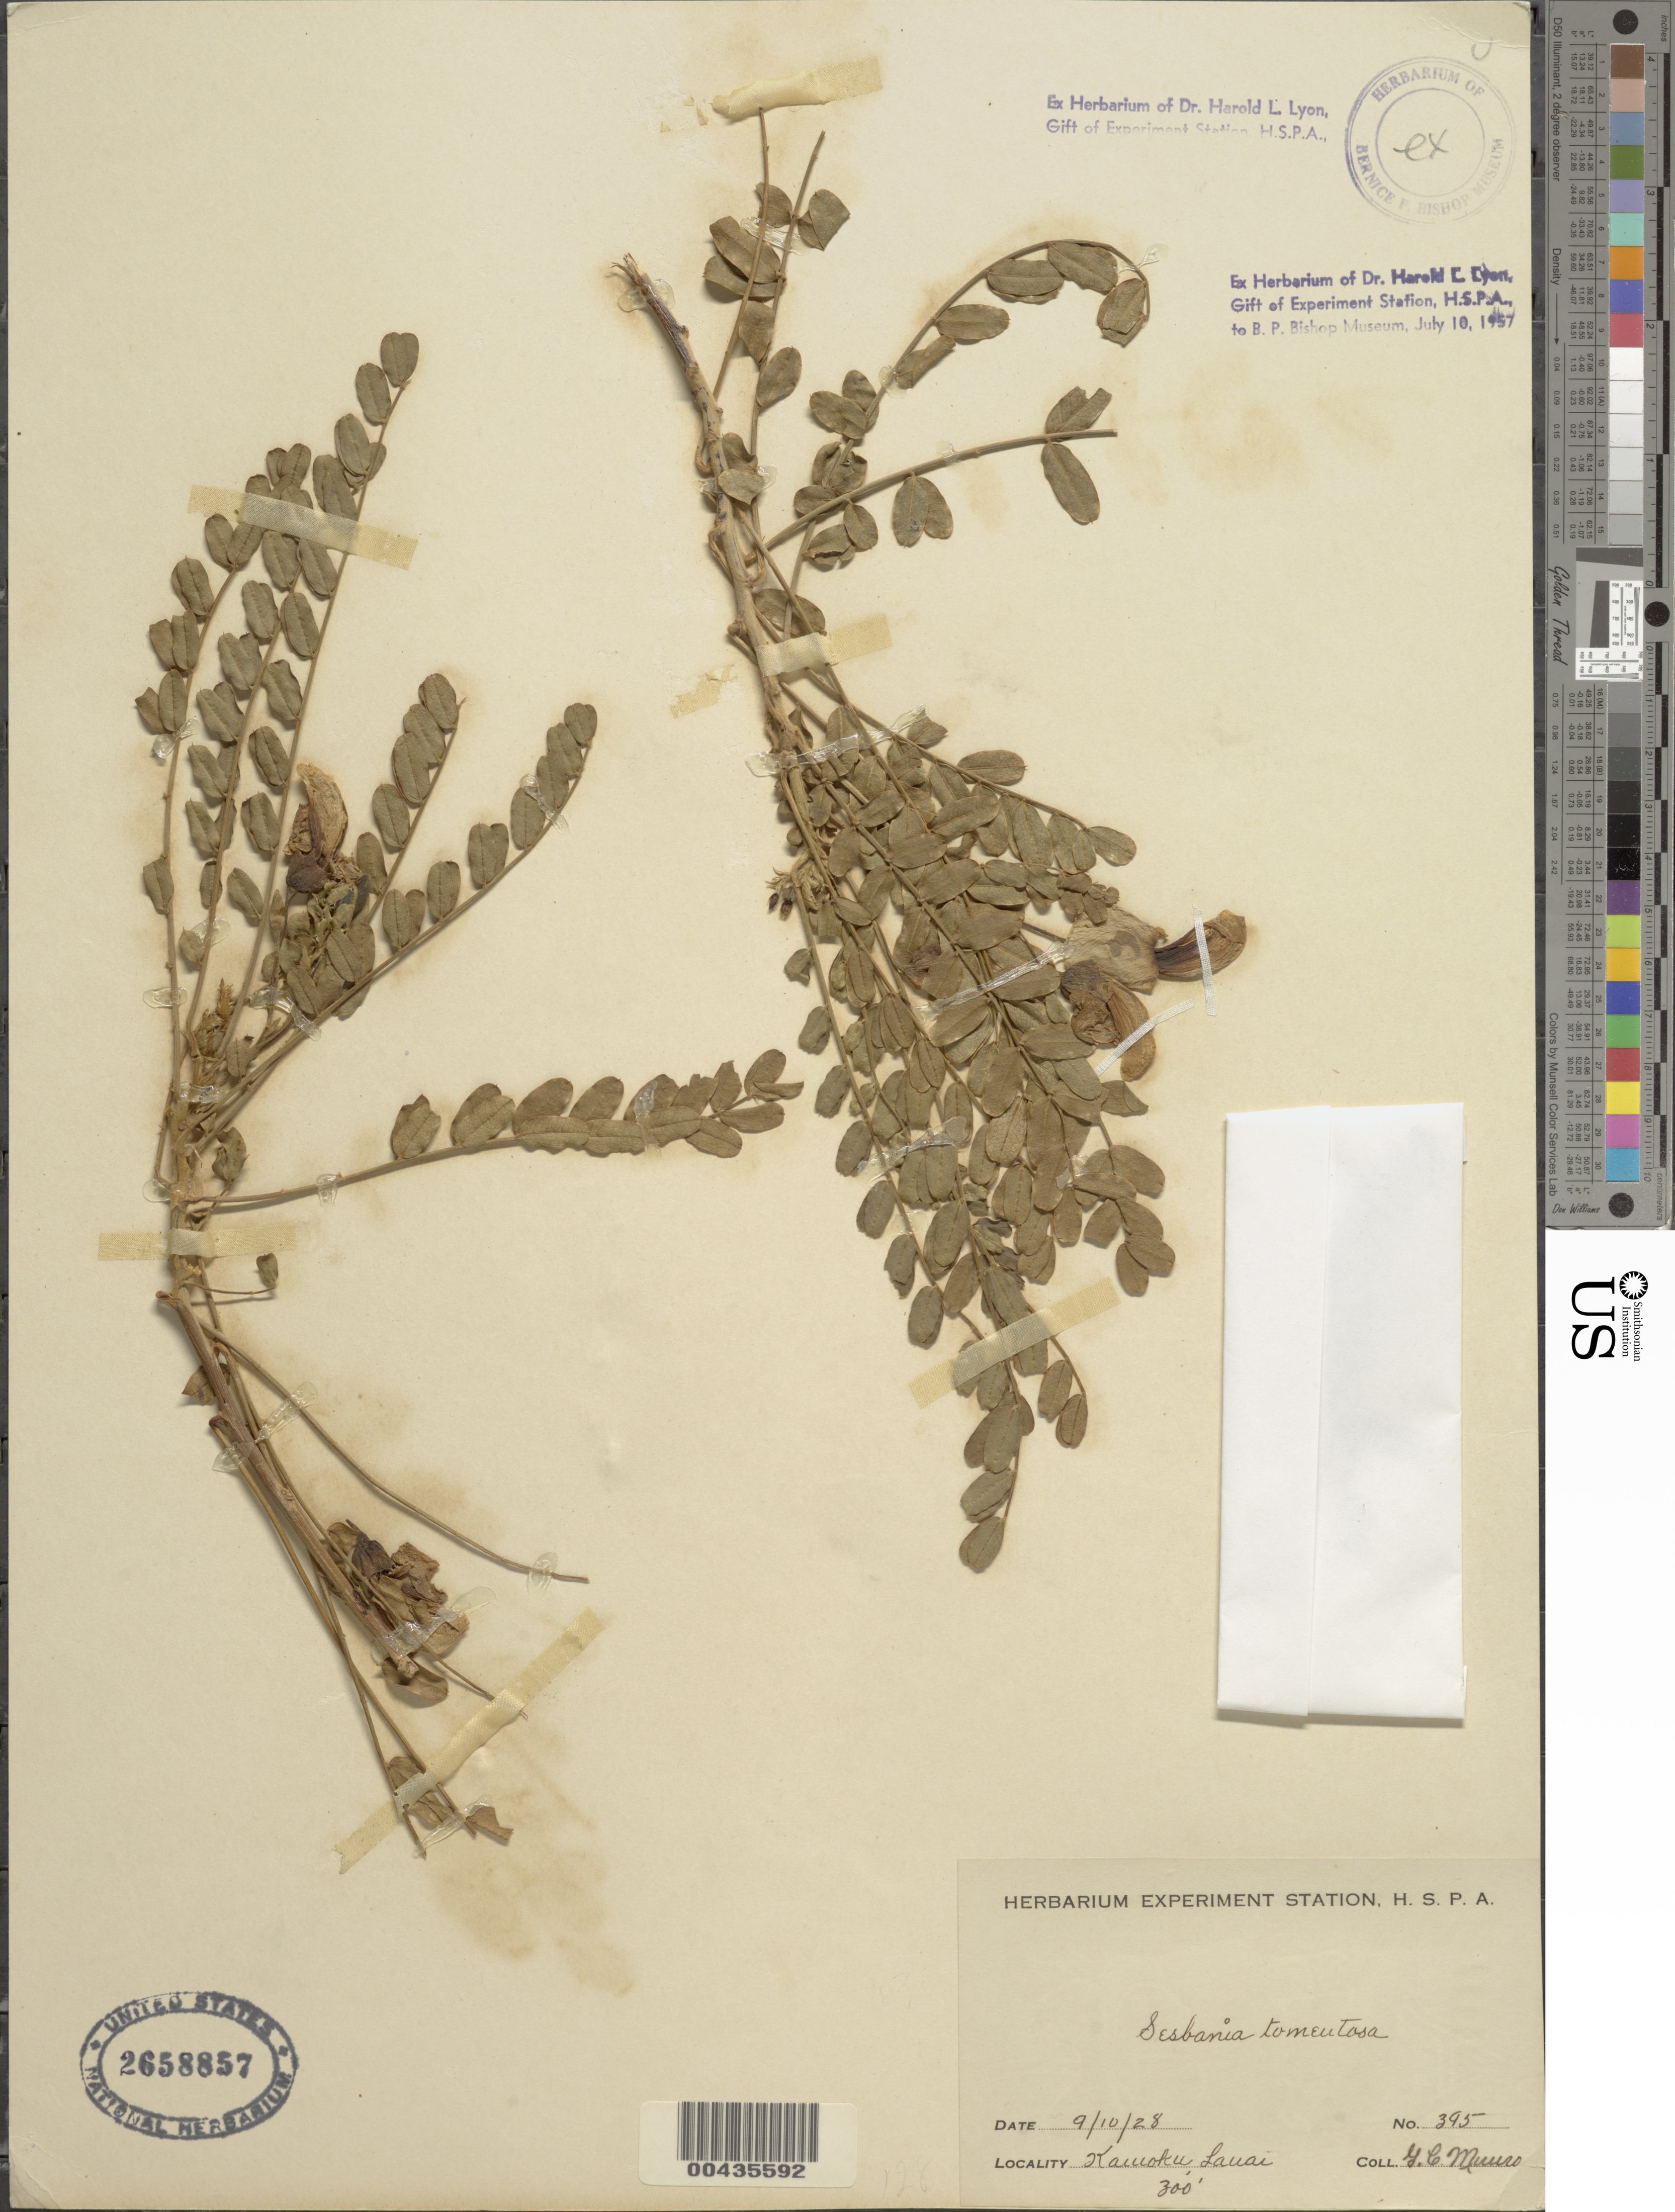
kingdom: Plantae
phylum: Tracheophyta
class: Magnoliopsida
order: Fabales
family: Fabaceae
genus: Sesbania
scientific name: Sesbania tomentosa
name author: Hook. & Arn.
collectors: G. C. Munro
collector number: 395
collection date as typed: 10 Sep 1928 or 9 Oct 1925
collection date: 1925-10-09 or 1928-09-10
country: United States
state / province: Hawaii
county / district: Maui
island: Lana'i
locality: Kawoku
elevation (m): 91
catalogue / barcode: US 2658857